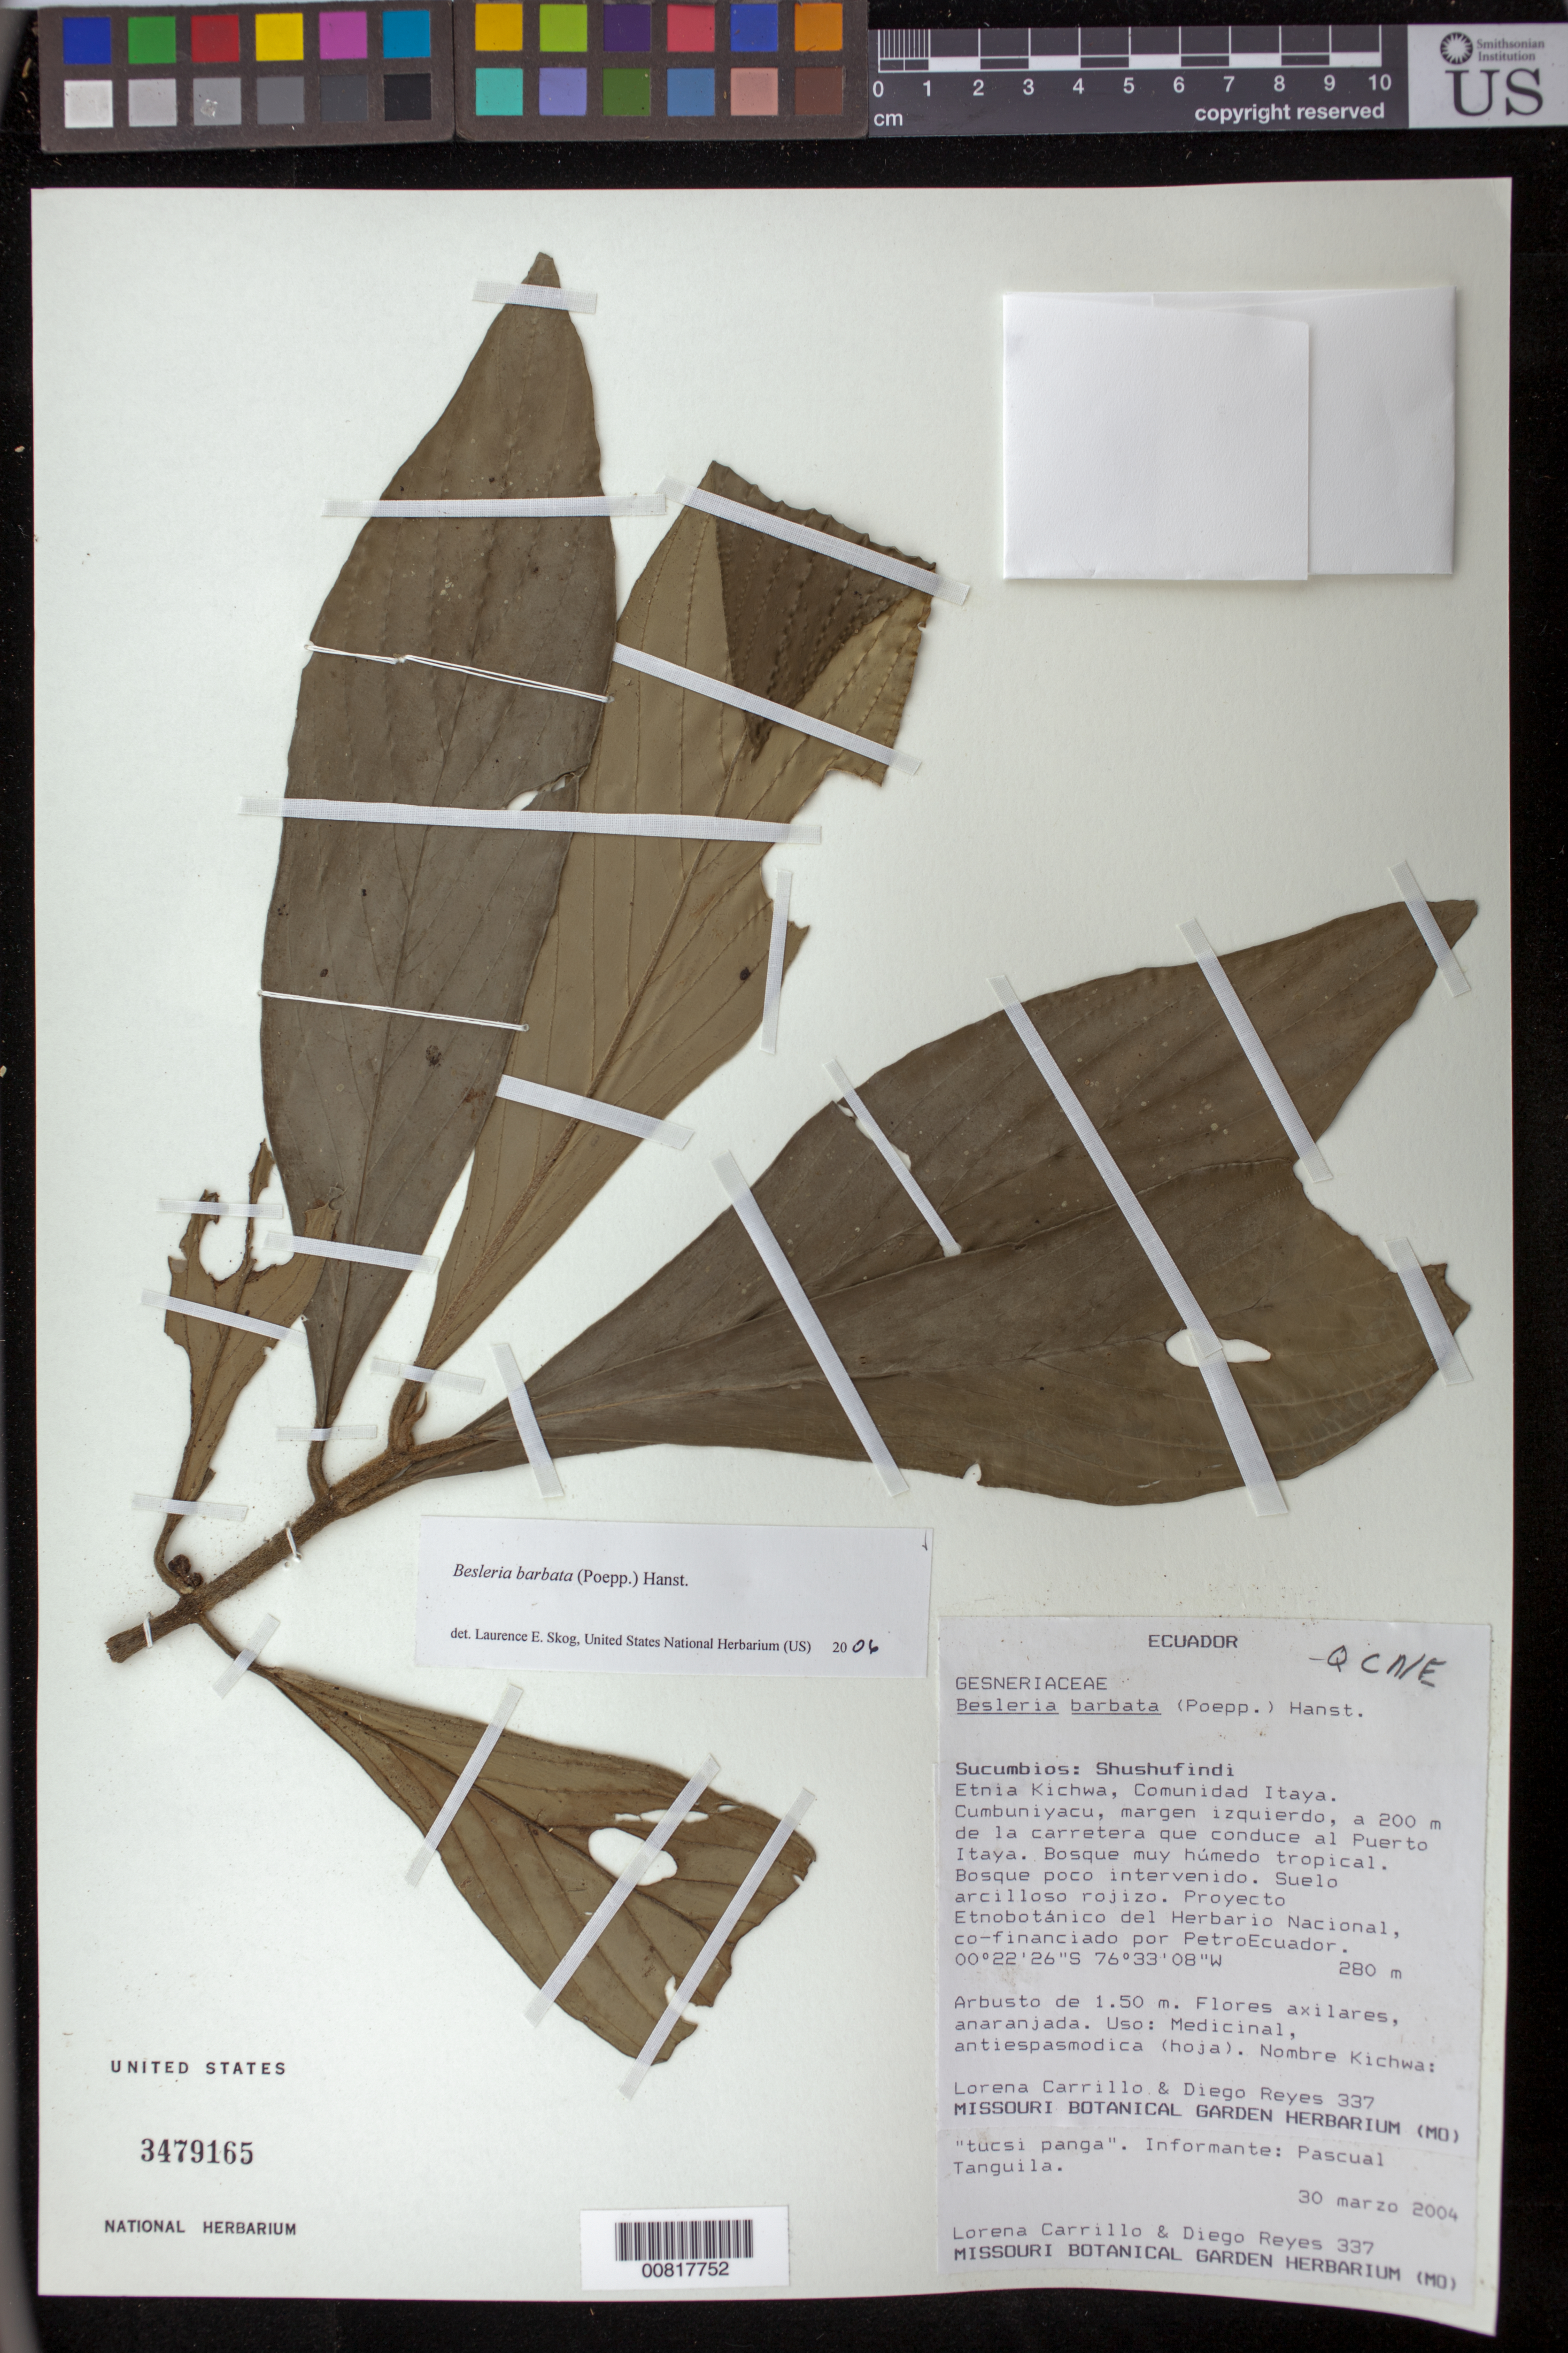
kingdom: Plantae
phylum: Tracheophyta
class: Magnoliopsida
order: Lamiales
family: Gesneriaceae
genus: Besleria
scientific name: Besleria barbata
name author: (Poepp.) Hanst.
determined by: Skog, Laurence E.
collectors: L. Carrillo & D. Reyes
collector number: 337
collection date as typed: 30 Mar 2004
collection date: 2004-03-30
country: Ecuador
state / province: Sucumbíos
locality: Sucumbios: Shushufindi. Etnia Kichwa, Comunidad Itaya. Cumbuniyacu, margen izquierdo, a 200 m de la carretera que conduce al Puerto Itaya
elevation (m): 280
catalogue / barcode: US 3479165